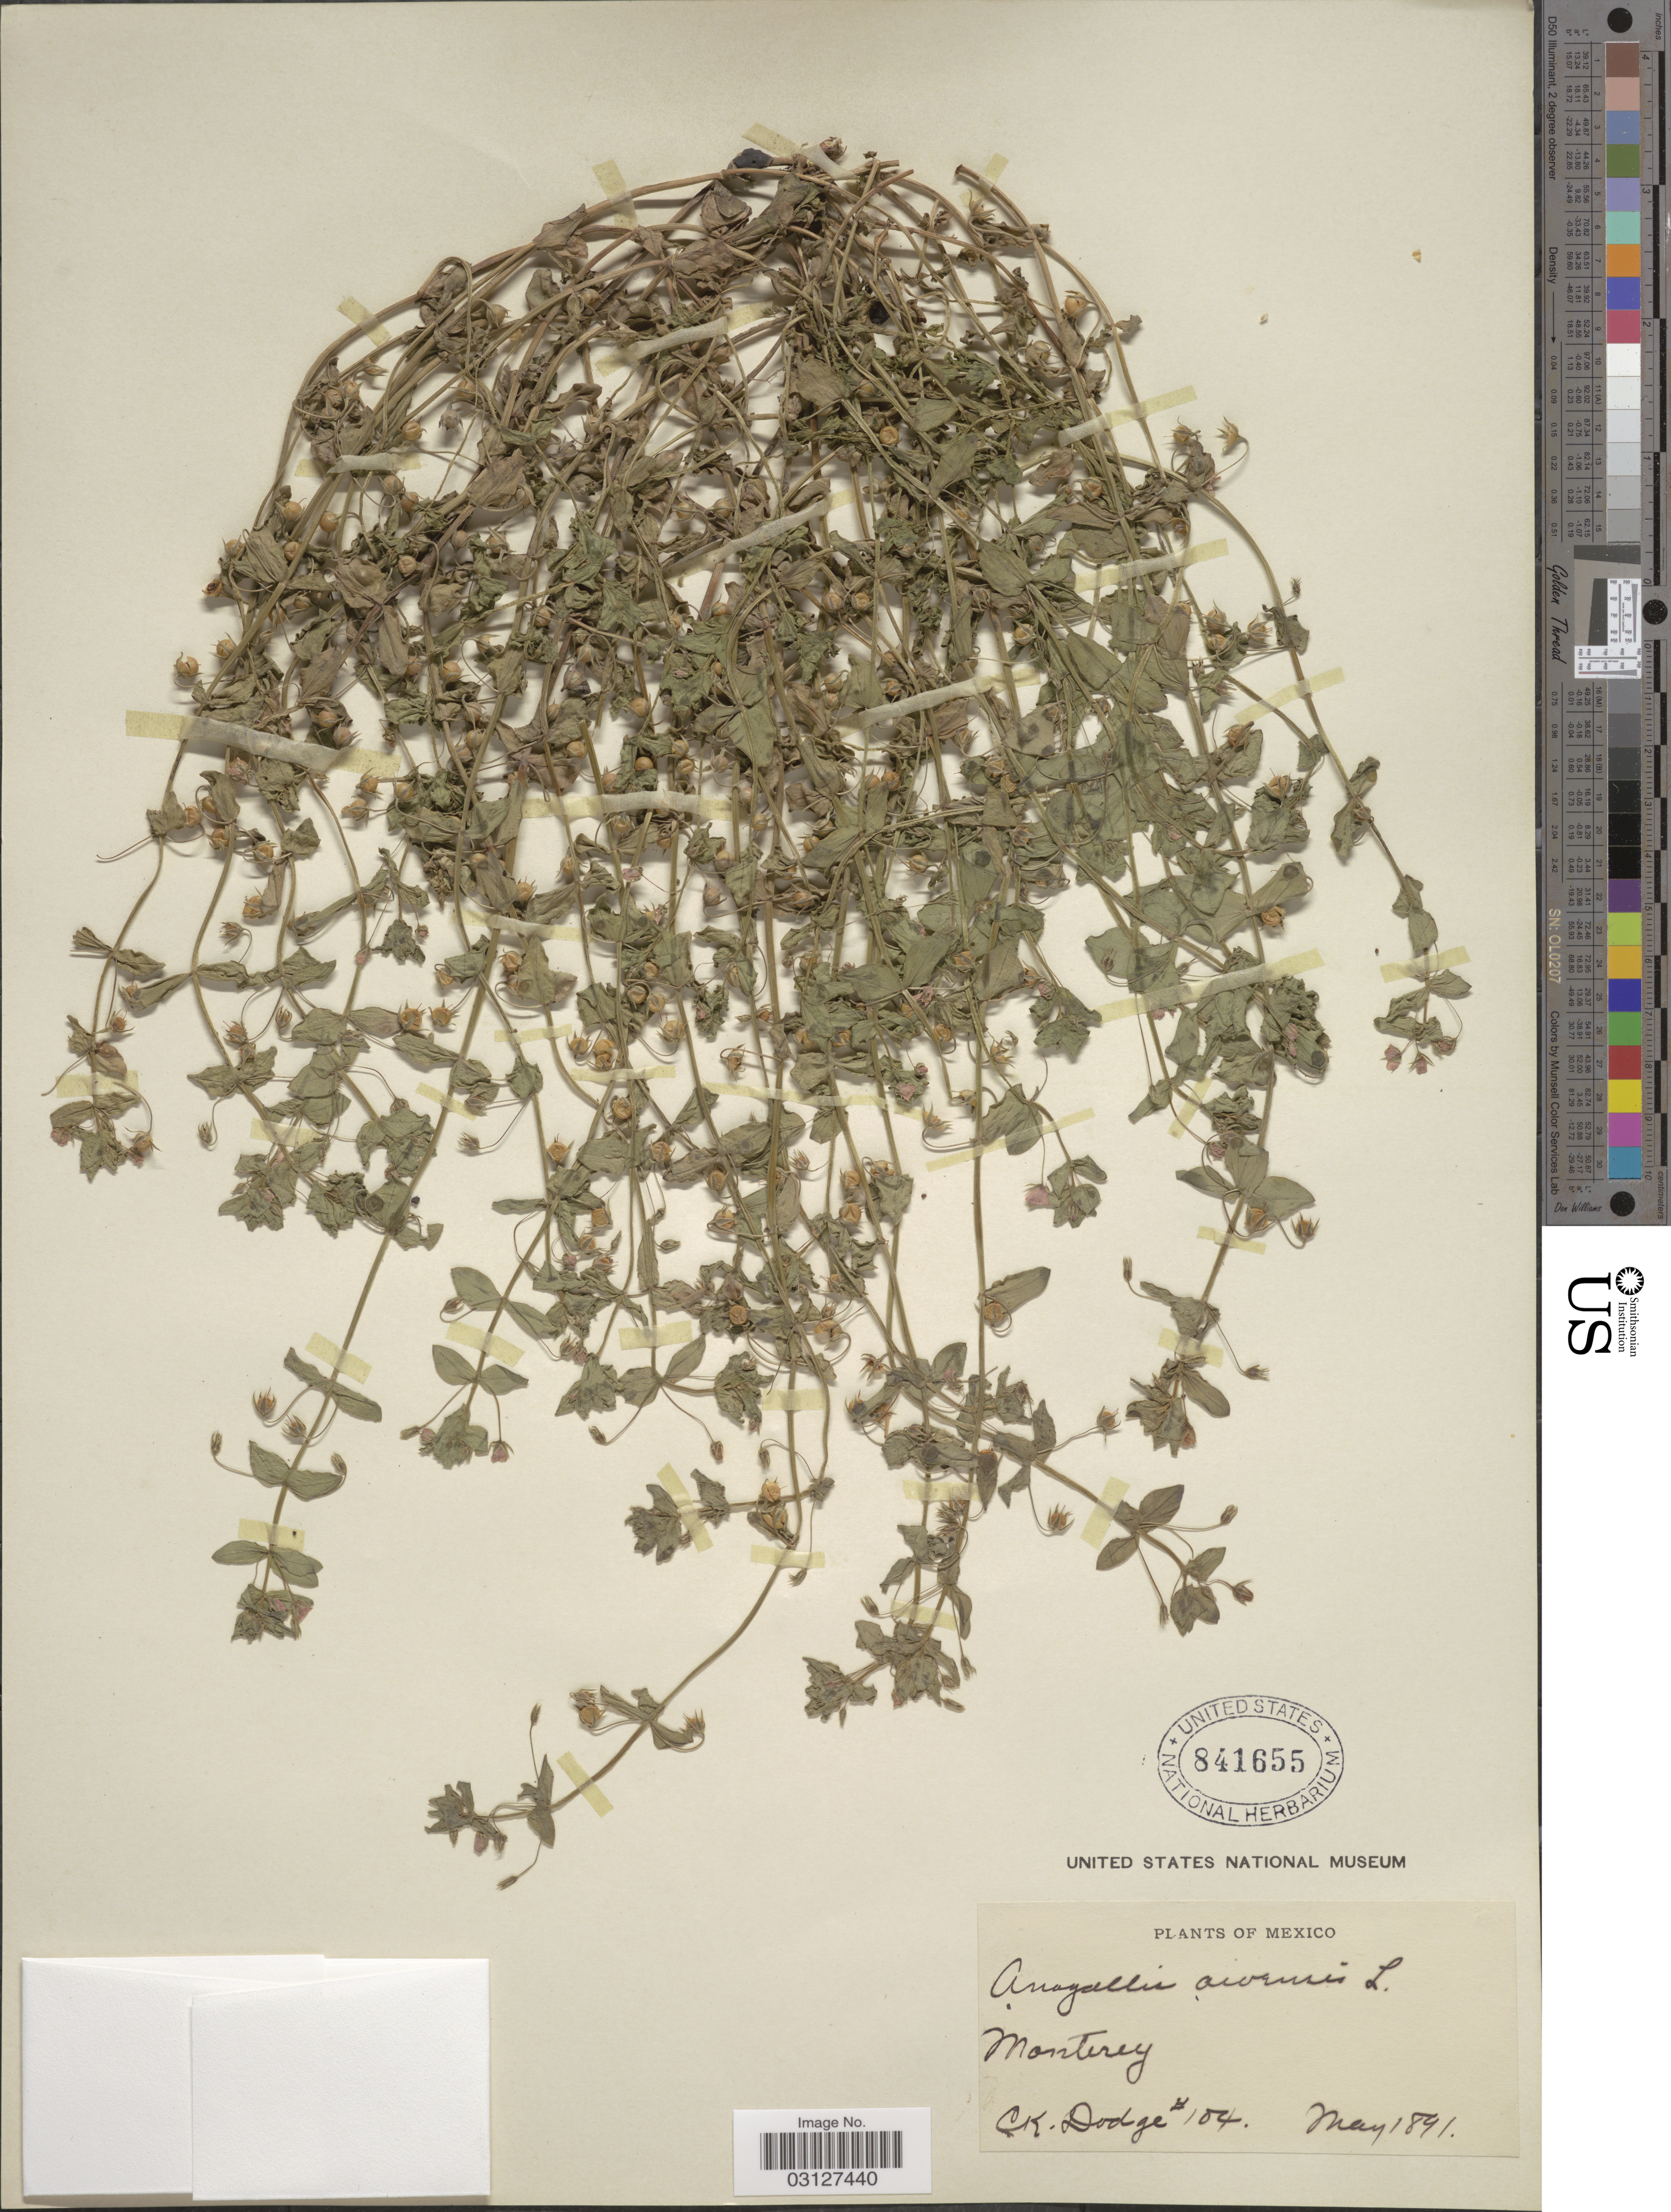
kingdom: Plantae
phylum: Tracheophyta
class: Magnoliopsida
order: Ericales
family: Primulaceae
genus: Anagallis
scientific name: Anagallis arvensis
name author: L.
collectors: C. Dodge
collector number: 104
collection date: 1891-05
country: Mexico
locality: Monterey.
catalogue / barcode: US 841655